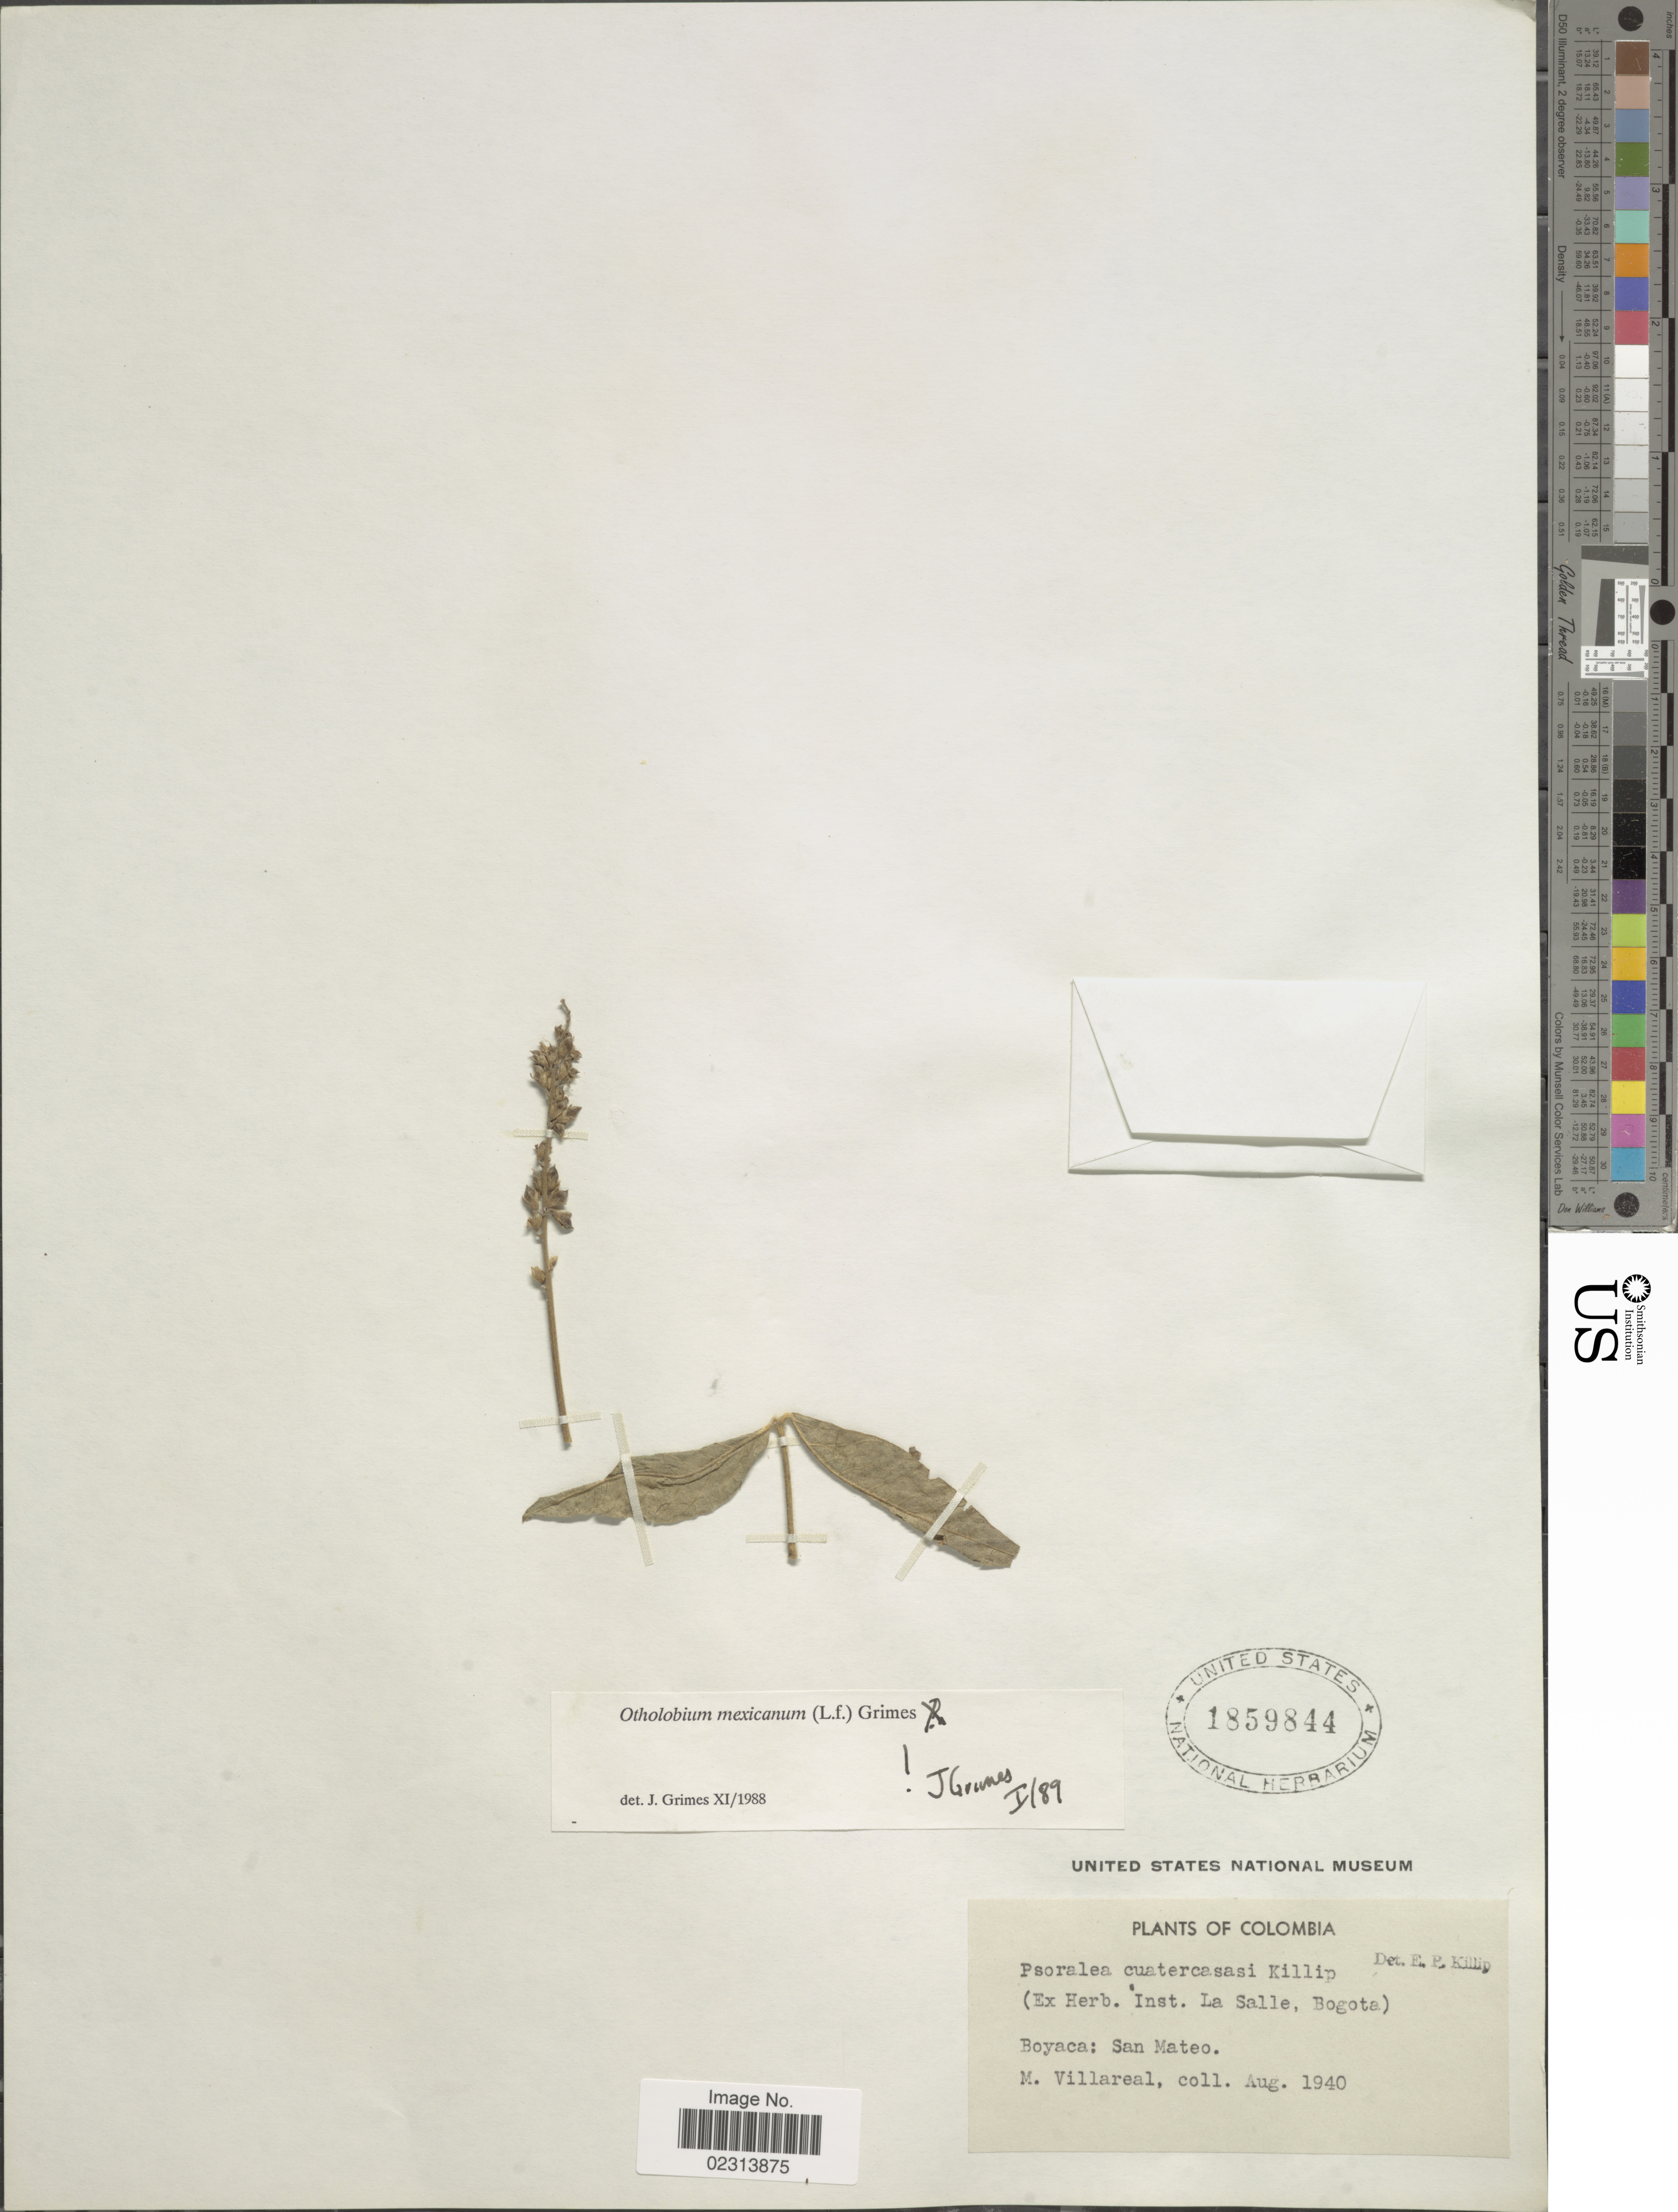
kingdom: Plantae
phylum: Tracheophyta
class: Magnoliopsida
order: Fabales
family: Fabaceae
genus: Otholobium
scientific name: Otholobium mexicanum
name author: (L. f.) J.W. Grimes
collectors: M. Villareal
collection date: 1940-08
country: Colombia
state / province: Boyacá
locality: Boyaca: San Matea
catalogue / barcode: US 1859844